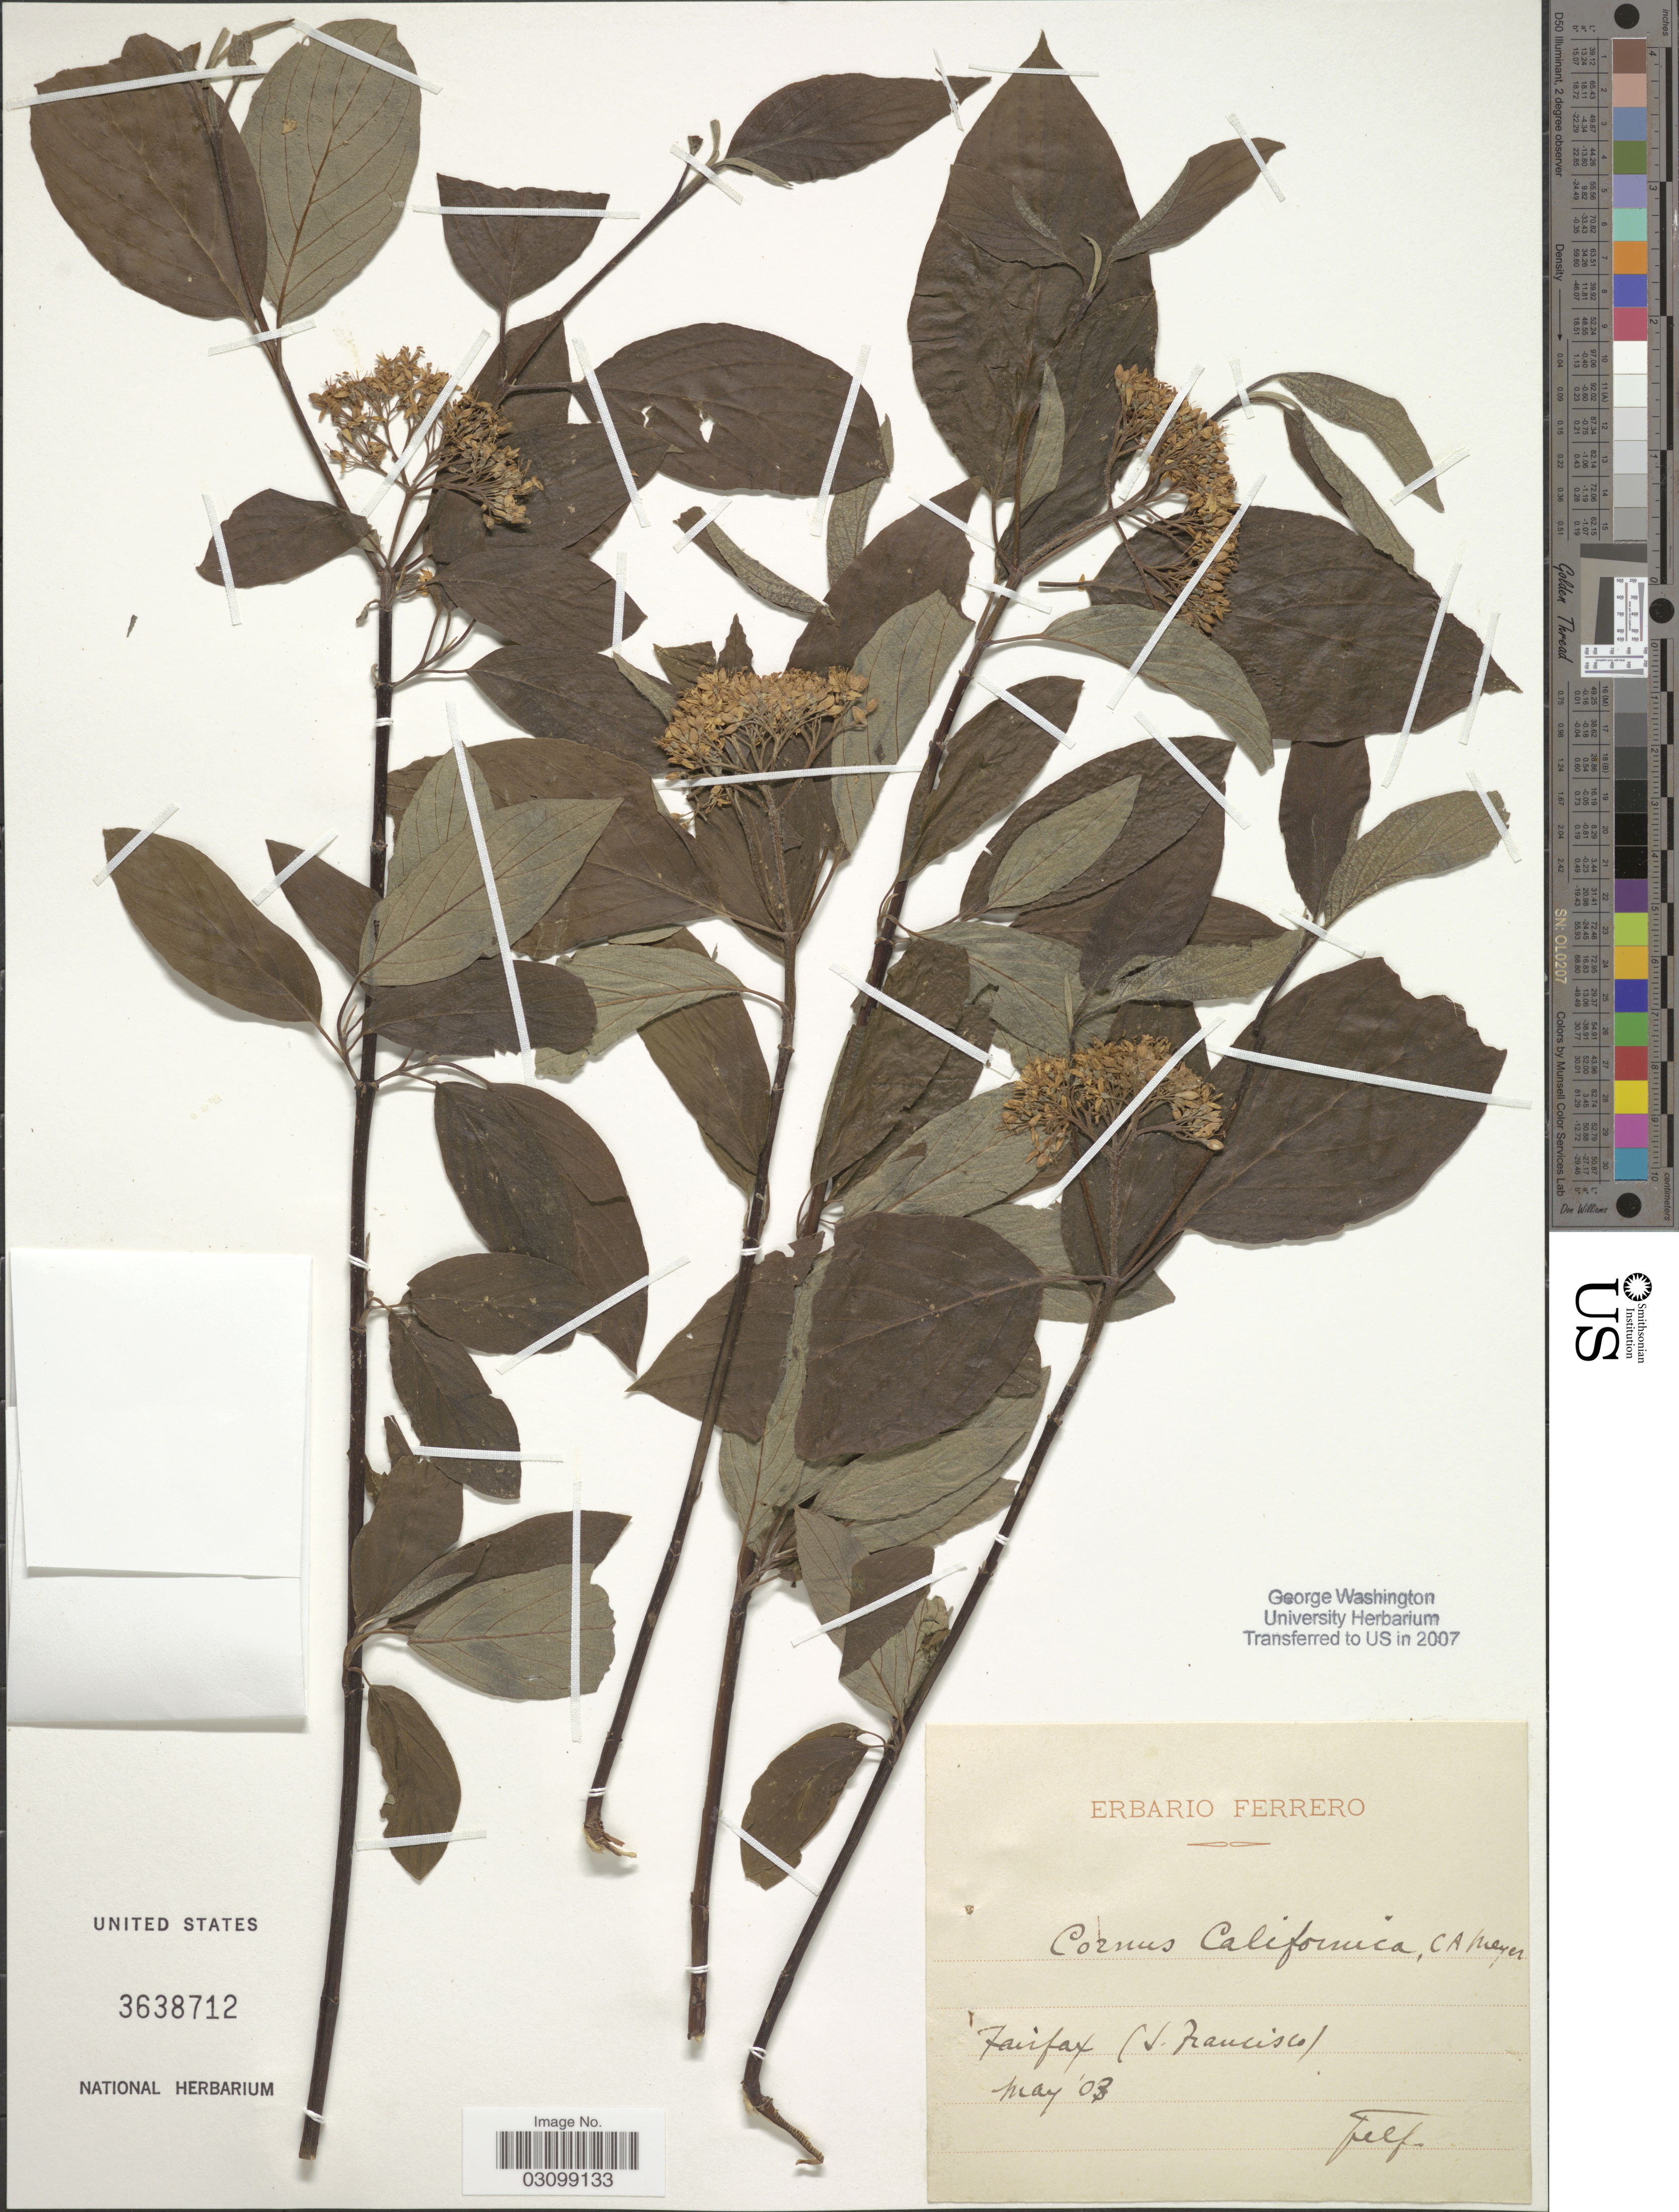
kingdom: Plantae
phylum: Tracheophyta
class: Magnoliopsida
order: Cornales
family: Cornaceae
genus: Cornus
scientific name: Cornus californica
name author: C.A. Mey.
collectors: F. Ferrero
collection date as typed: Transcribed d/m/y: /5/3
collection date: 1903-05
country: United States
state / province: California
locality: Fairfax (S. Francisco).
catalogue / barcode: US 3638712